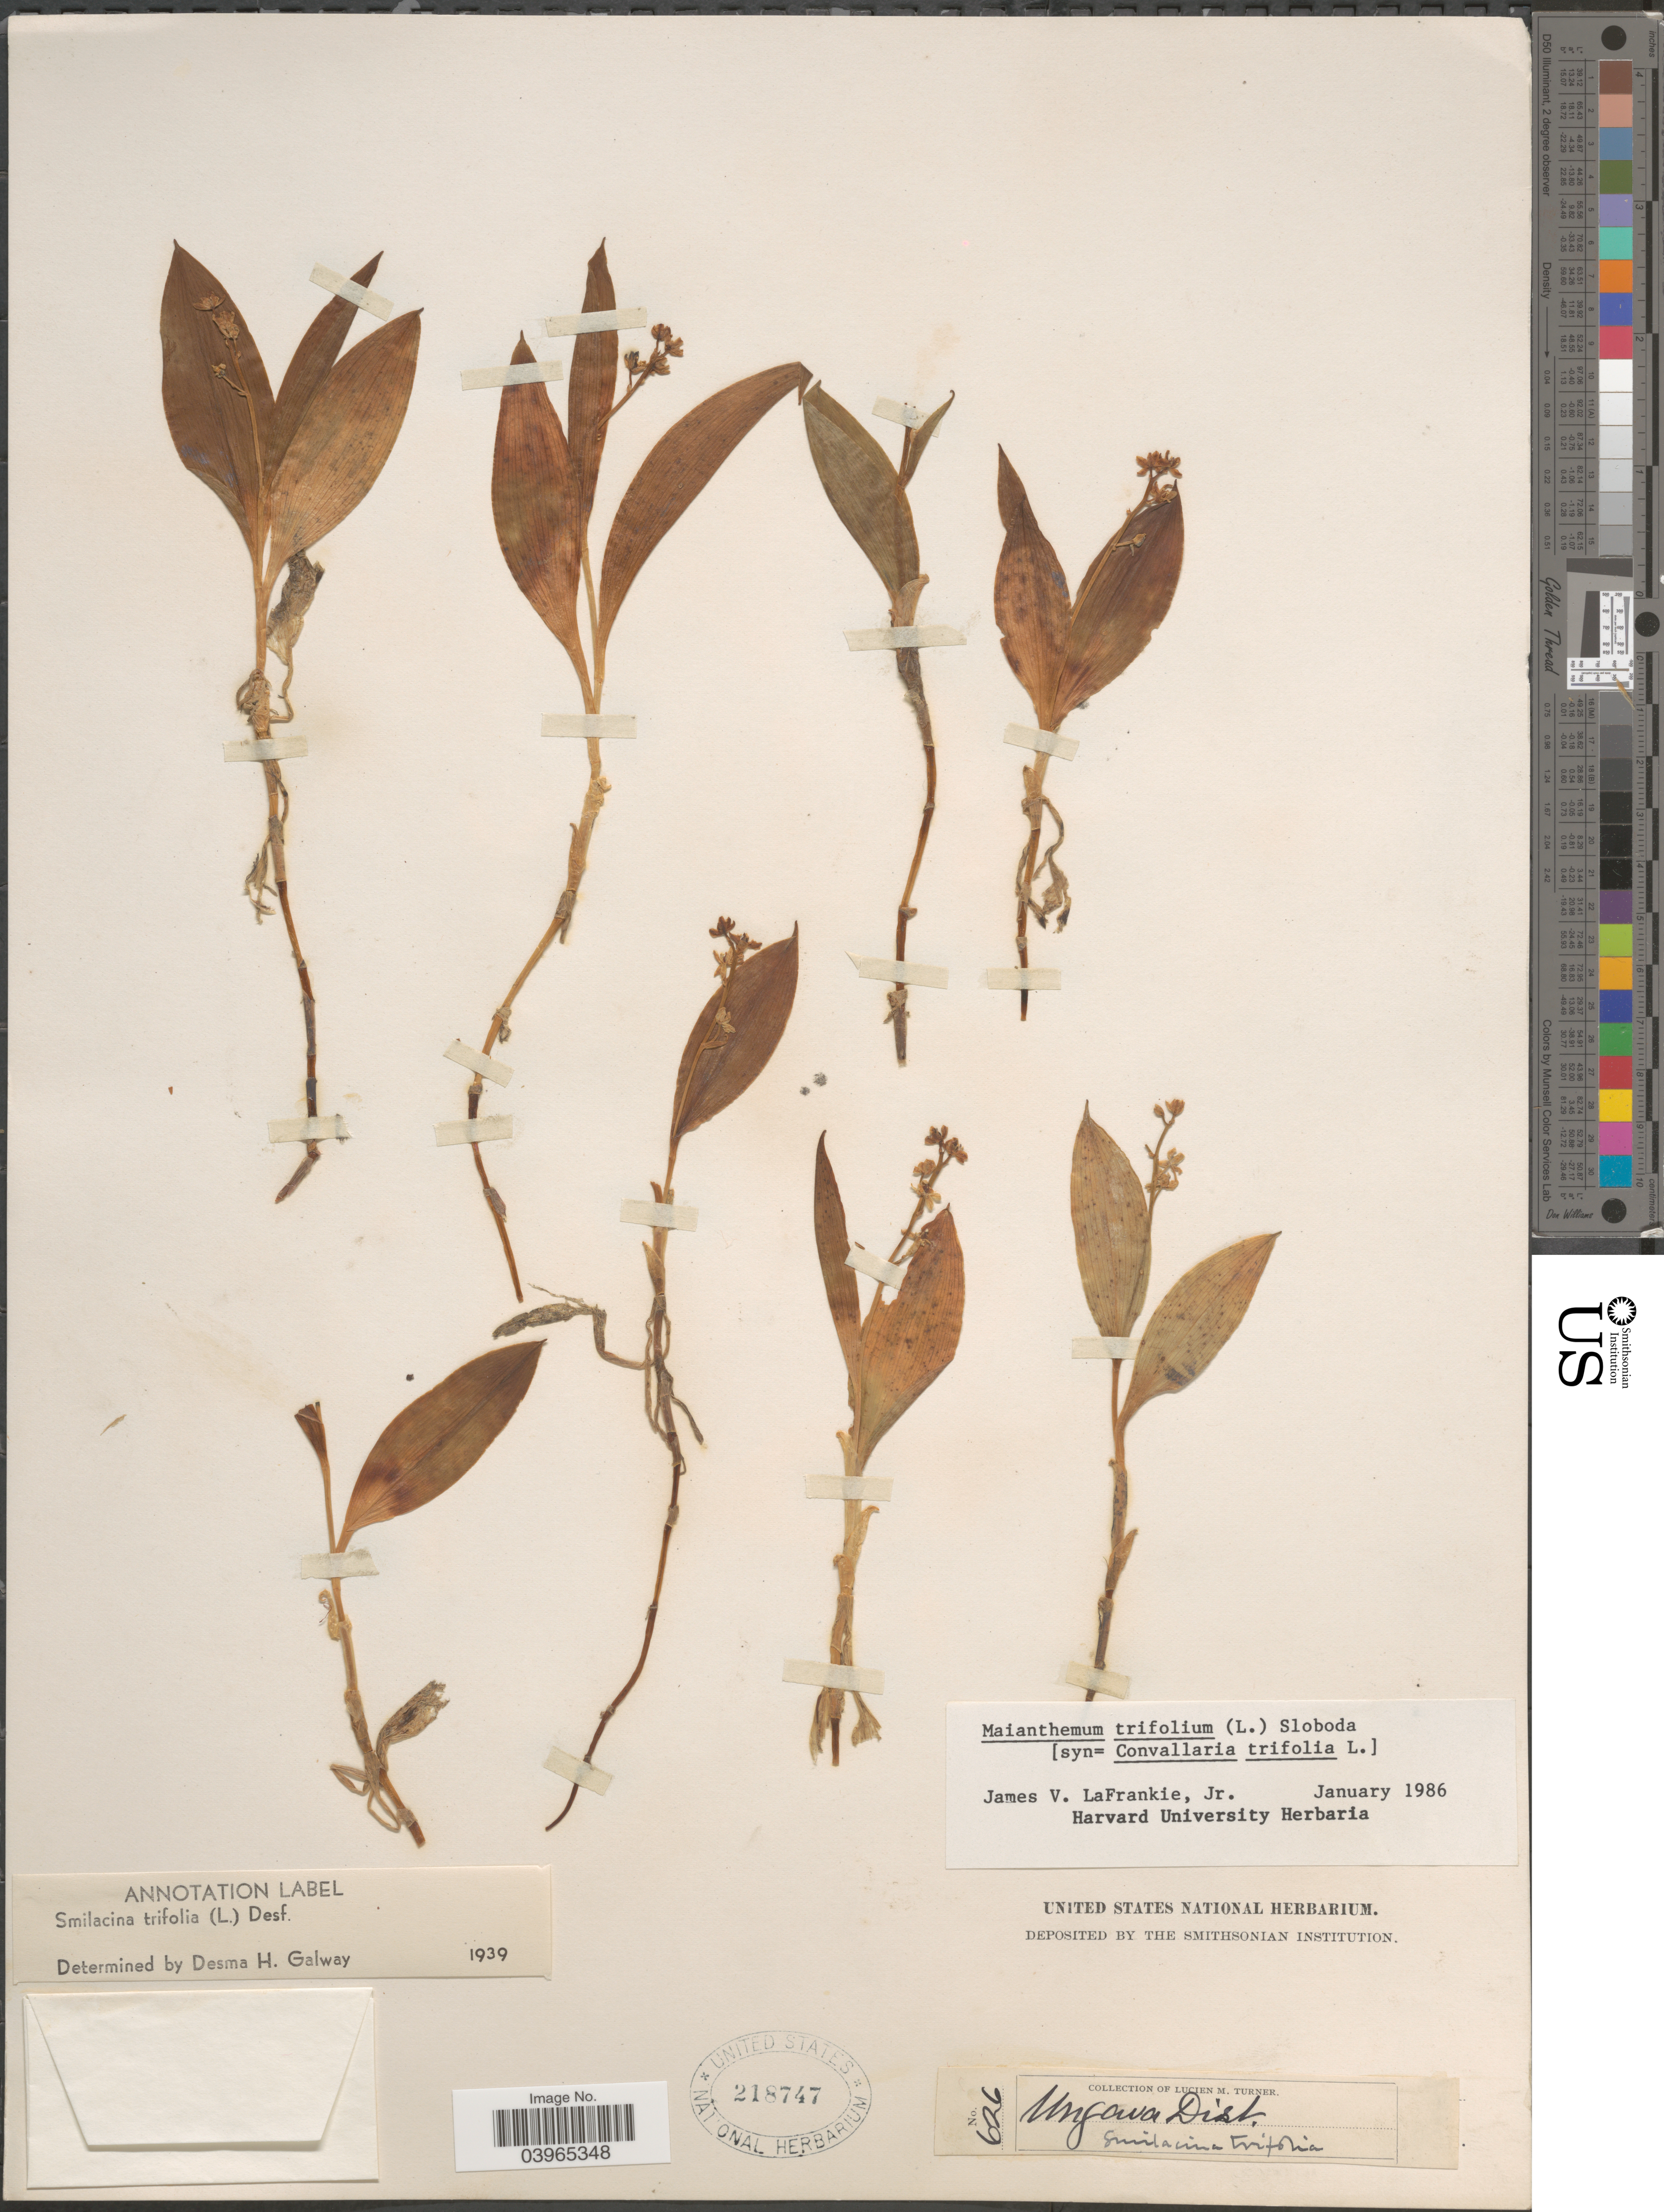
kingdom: Plantae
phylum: Tracheophyta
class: Liliopsida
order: Asparagales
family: Asparagaceae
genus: Maianthemum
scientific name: Maianthemum trifolium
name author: (L.) Sloboda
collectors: L. M. Turner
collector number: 626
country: Canada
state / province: Newfoundland and Labrador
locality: Ungava Dist.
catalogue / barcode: US 218747